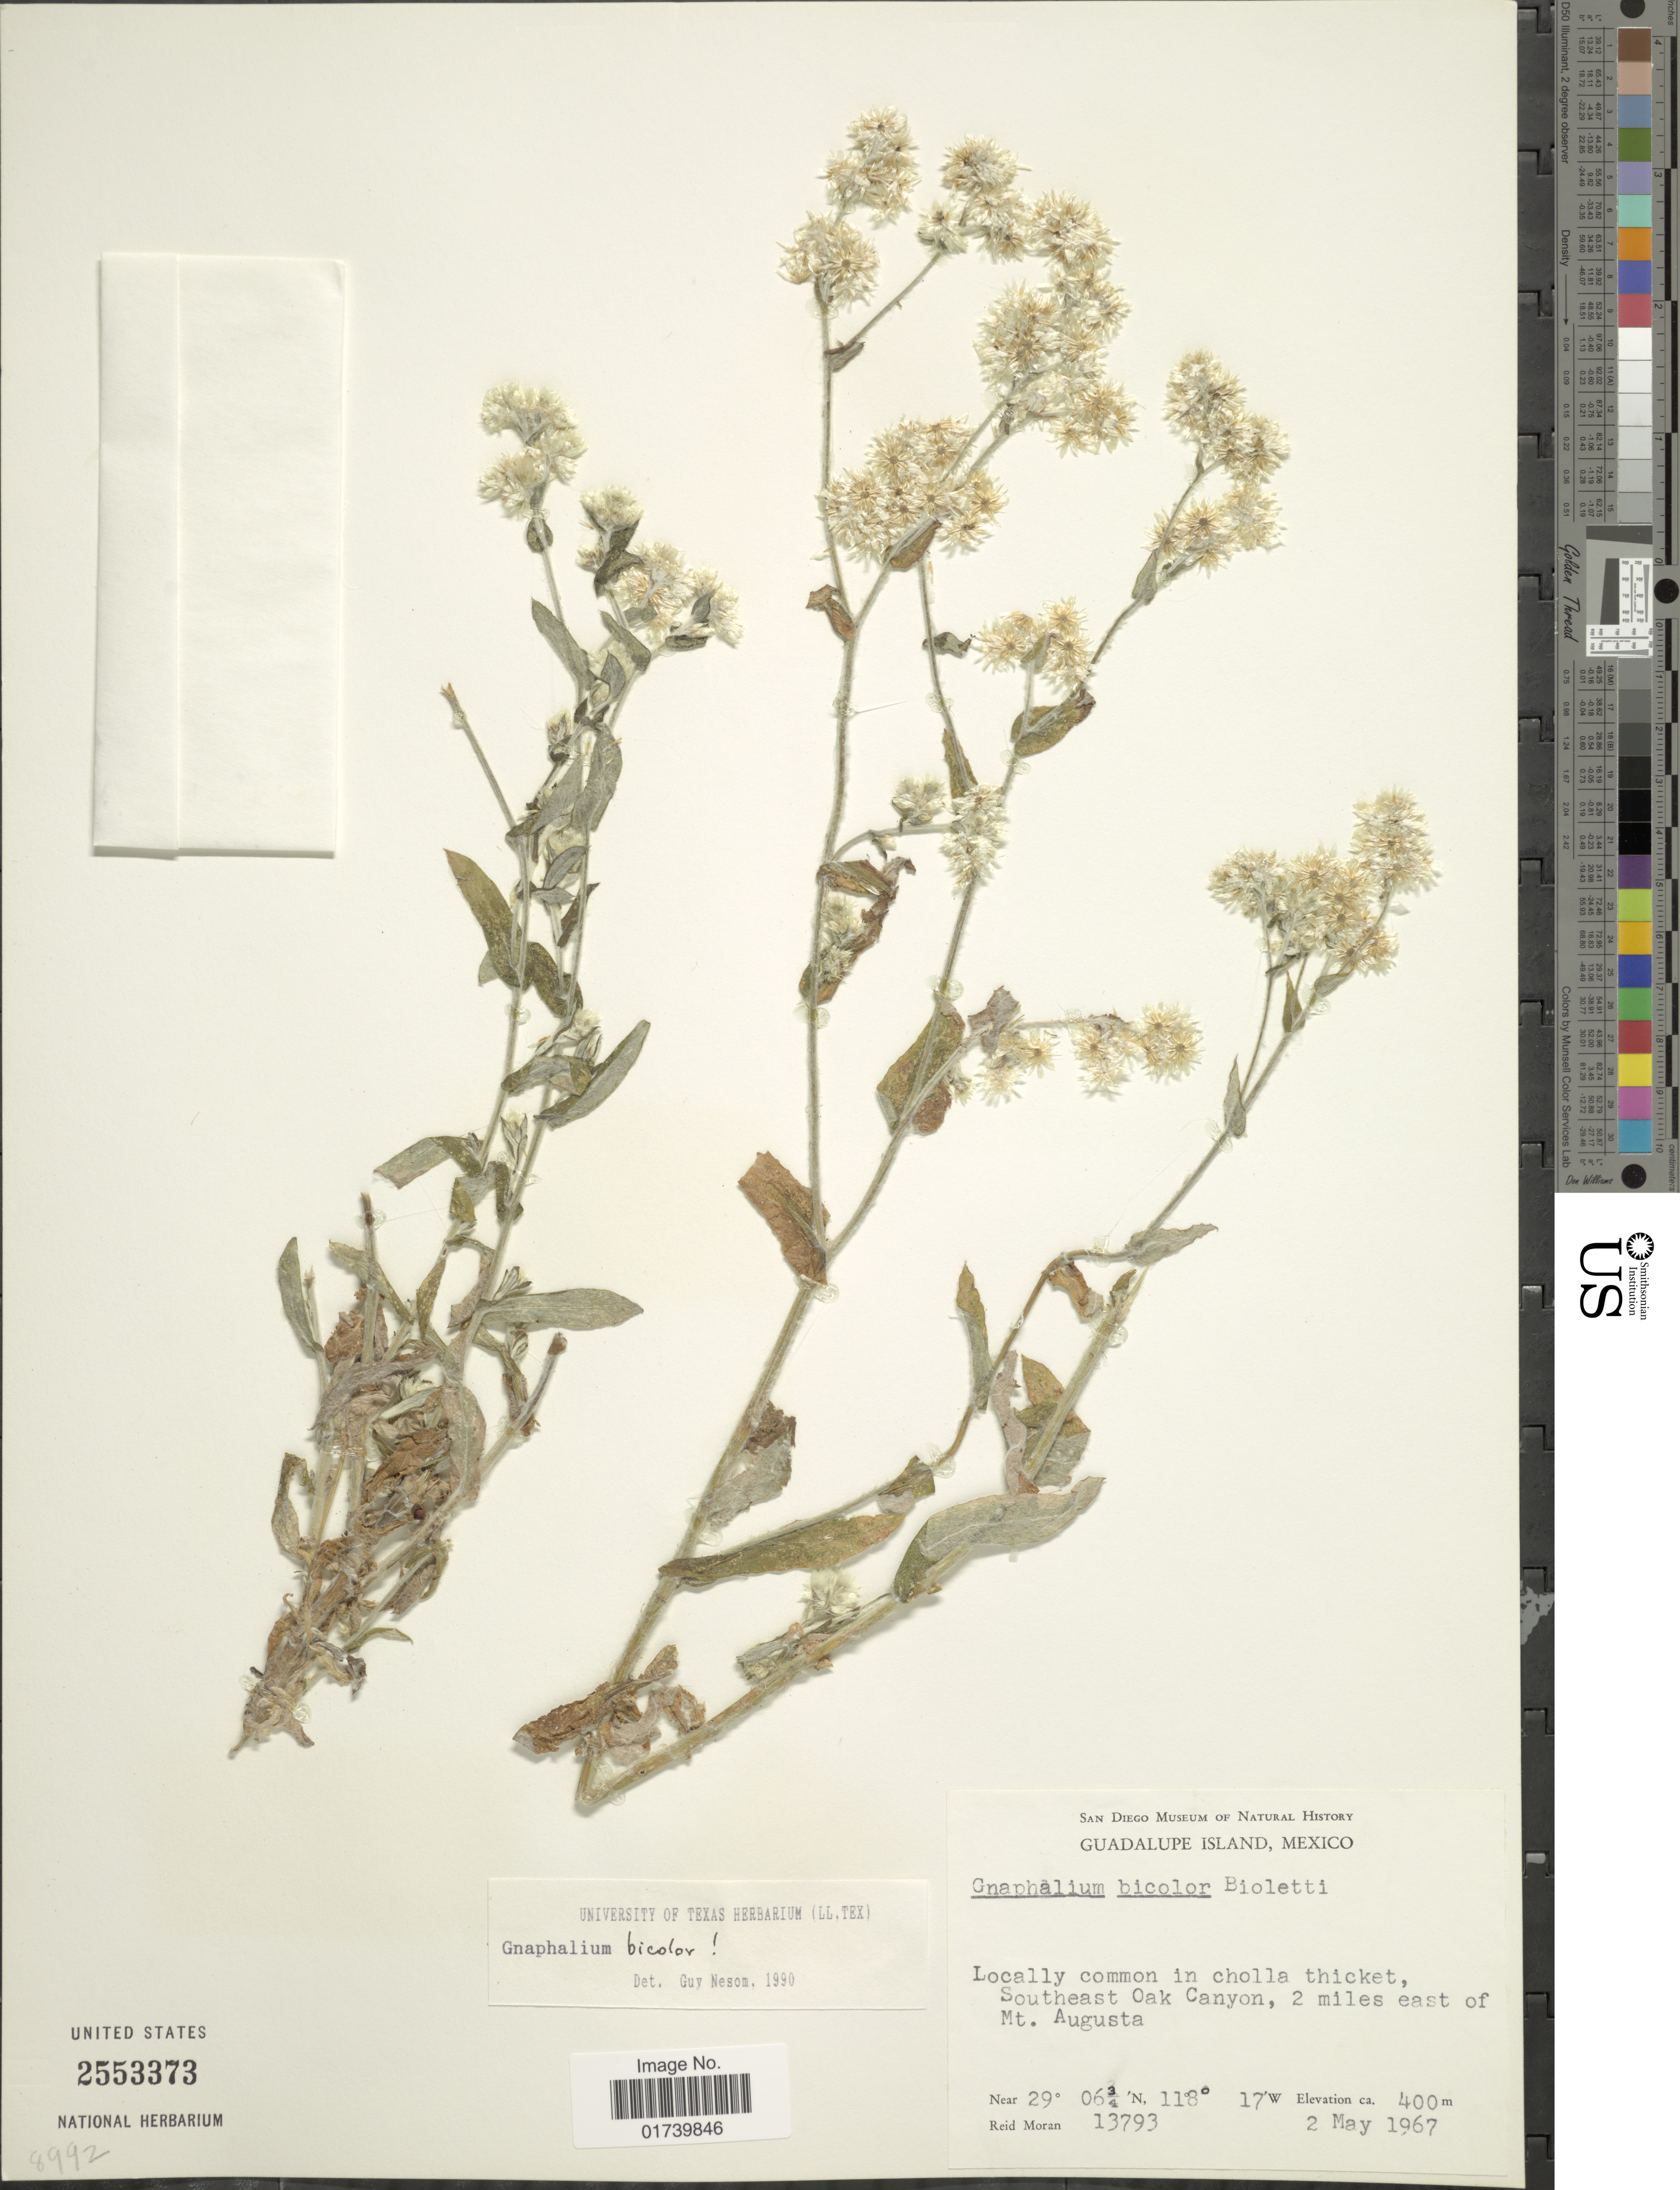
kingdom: Plantae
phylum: Tracheophyta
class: Magnoliopsida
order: Asterales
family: Asteraceae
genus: Pseudognaphalium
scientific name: Pseudognaphalium biolettii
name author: Anderb.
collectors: R. V. Moran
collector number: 13793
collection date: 1967-05-02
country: Mexico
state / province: Baja California Sur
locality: Guadalupe Island. Southeast Oak Canyon, 2 miles east of Mt. Augusta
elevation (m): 400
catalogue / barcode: US 2553373